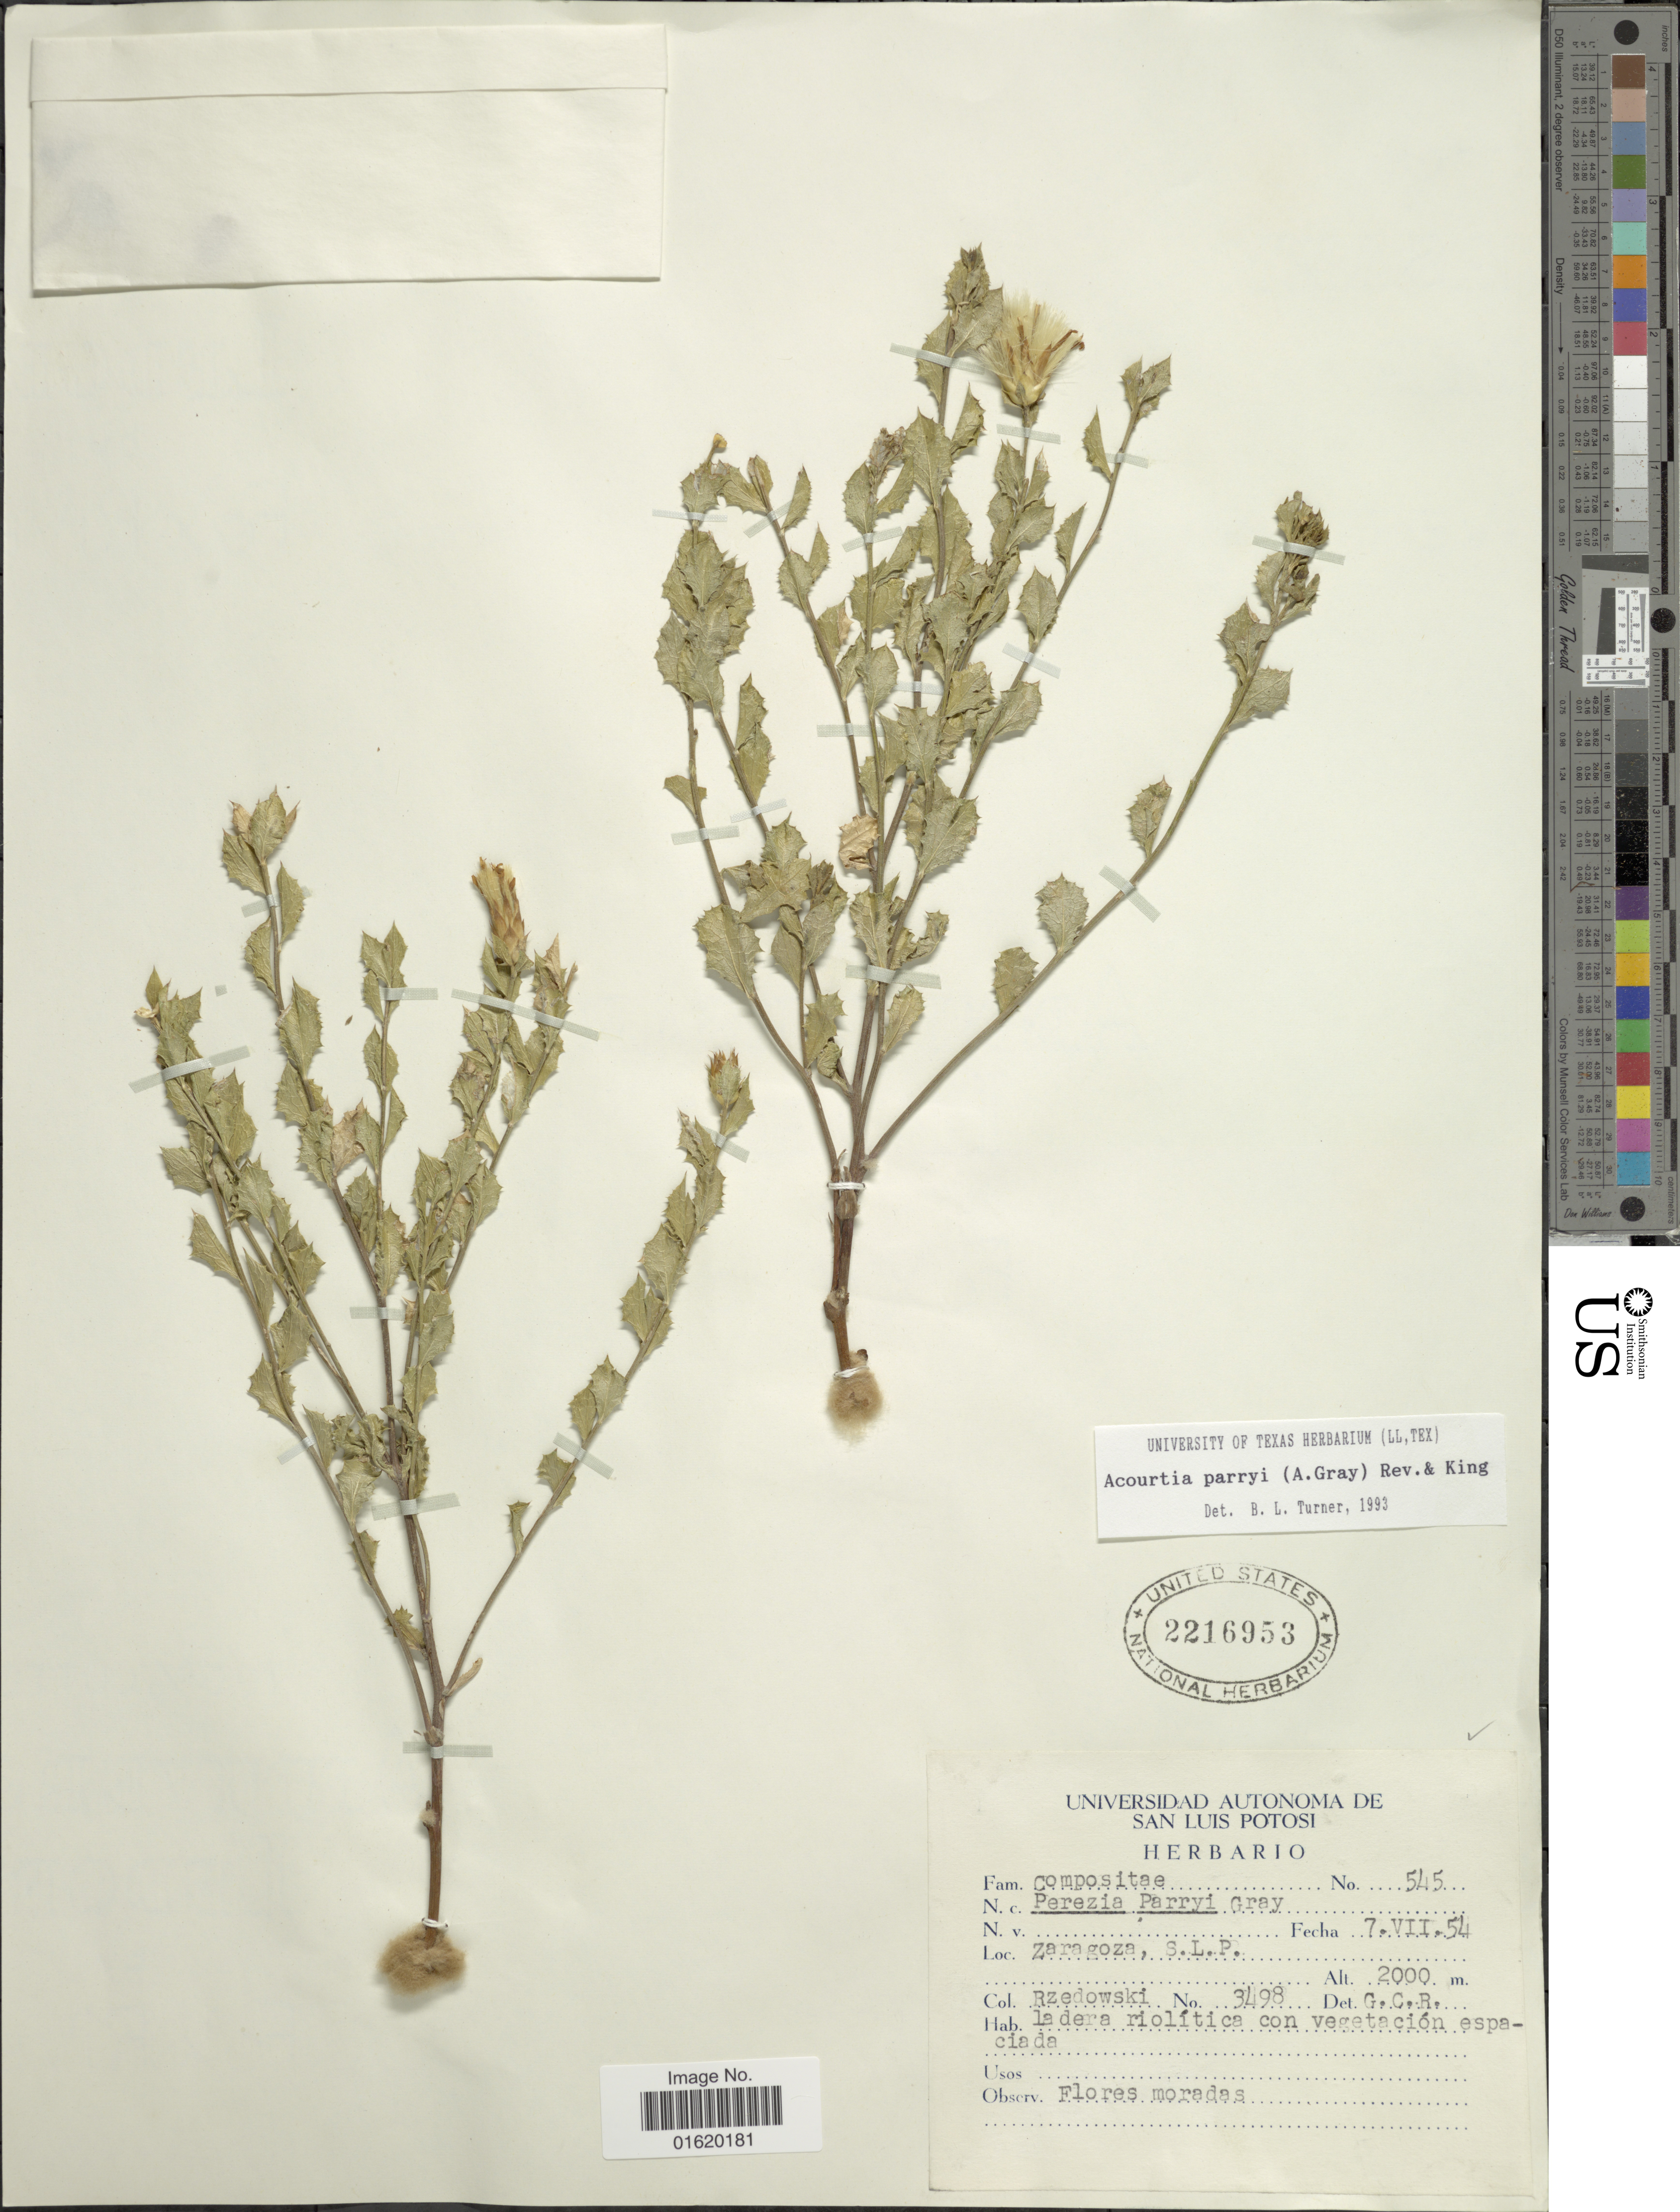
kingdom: Plantae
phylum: Tracheophyta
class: Magnoliopsida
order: Asterales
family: Asteraceae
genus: Acourtia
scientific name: Acourtia parryi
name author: (A. Gray) Reveal & R.M. King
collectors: Rzedowski, --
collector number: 3498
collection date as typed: Transcribed d/m/y: 7/7/54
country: Mexico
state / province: San Luis Potosí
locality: Zaragoza, S.L.P., la dera riolítica con vegetación epsaciada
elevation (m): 2000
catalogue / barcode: US 2216953